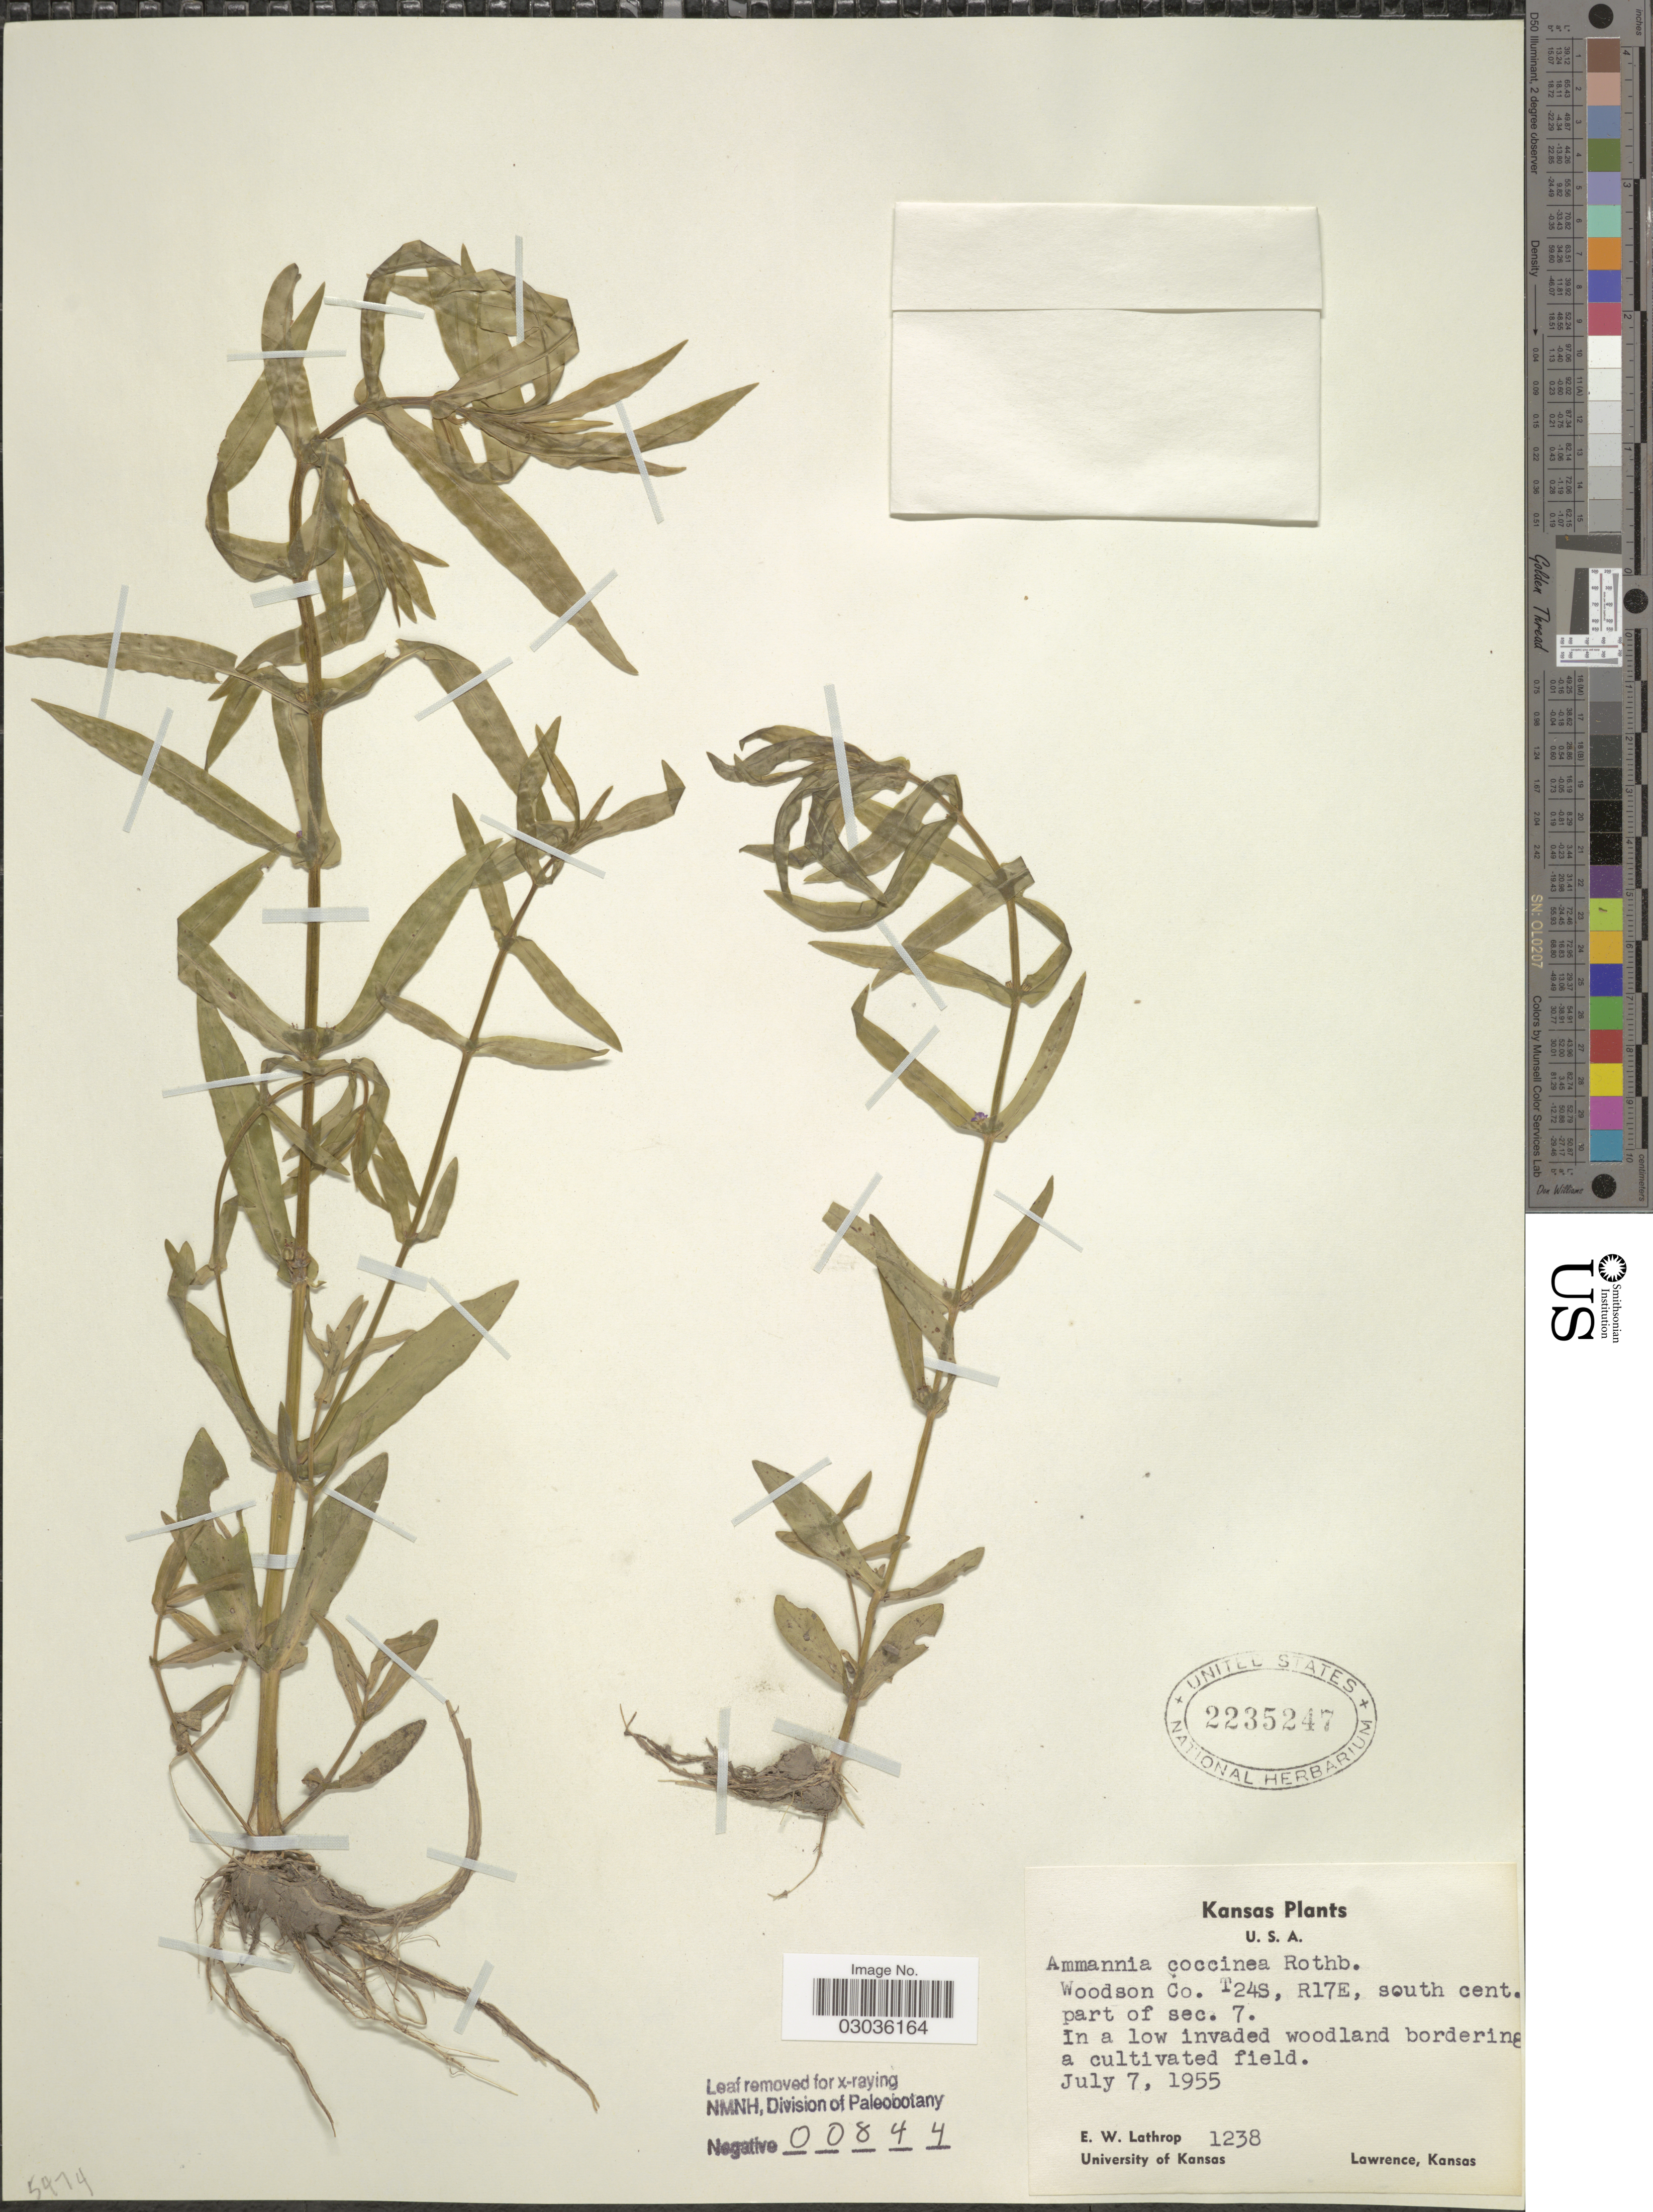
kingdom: Plantae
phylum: Tracheophyta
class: Magnoliopsida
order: Myrtales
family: Lythraceae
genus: Ammannia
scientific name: Ammannia coccinea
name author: Rottb.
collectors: E. W. Lathrop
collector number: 1238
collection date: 1955-07-07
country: United States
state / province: Kansas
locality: Woodson Co. T24S, R17E, south cent. part of sec. 7.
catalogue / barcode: US 2235247